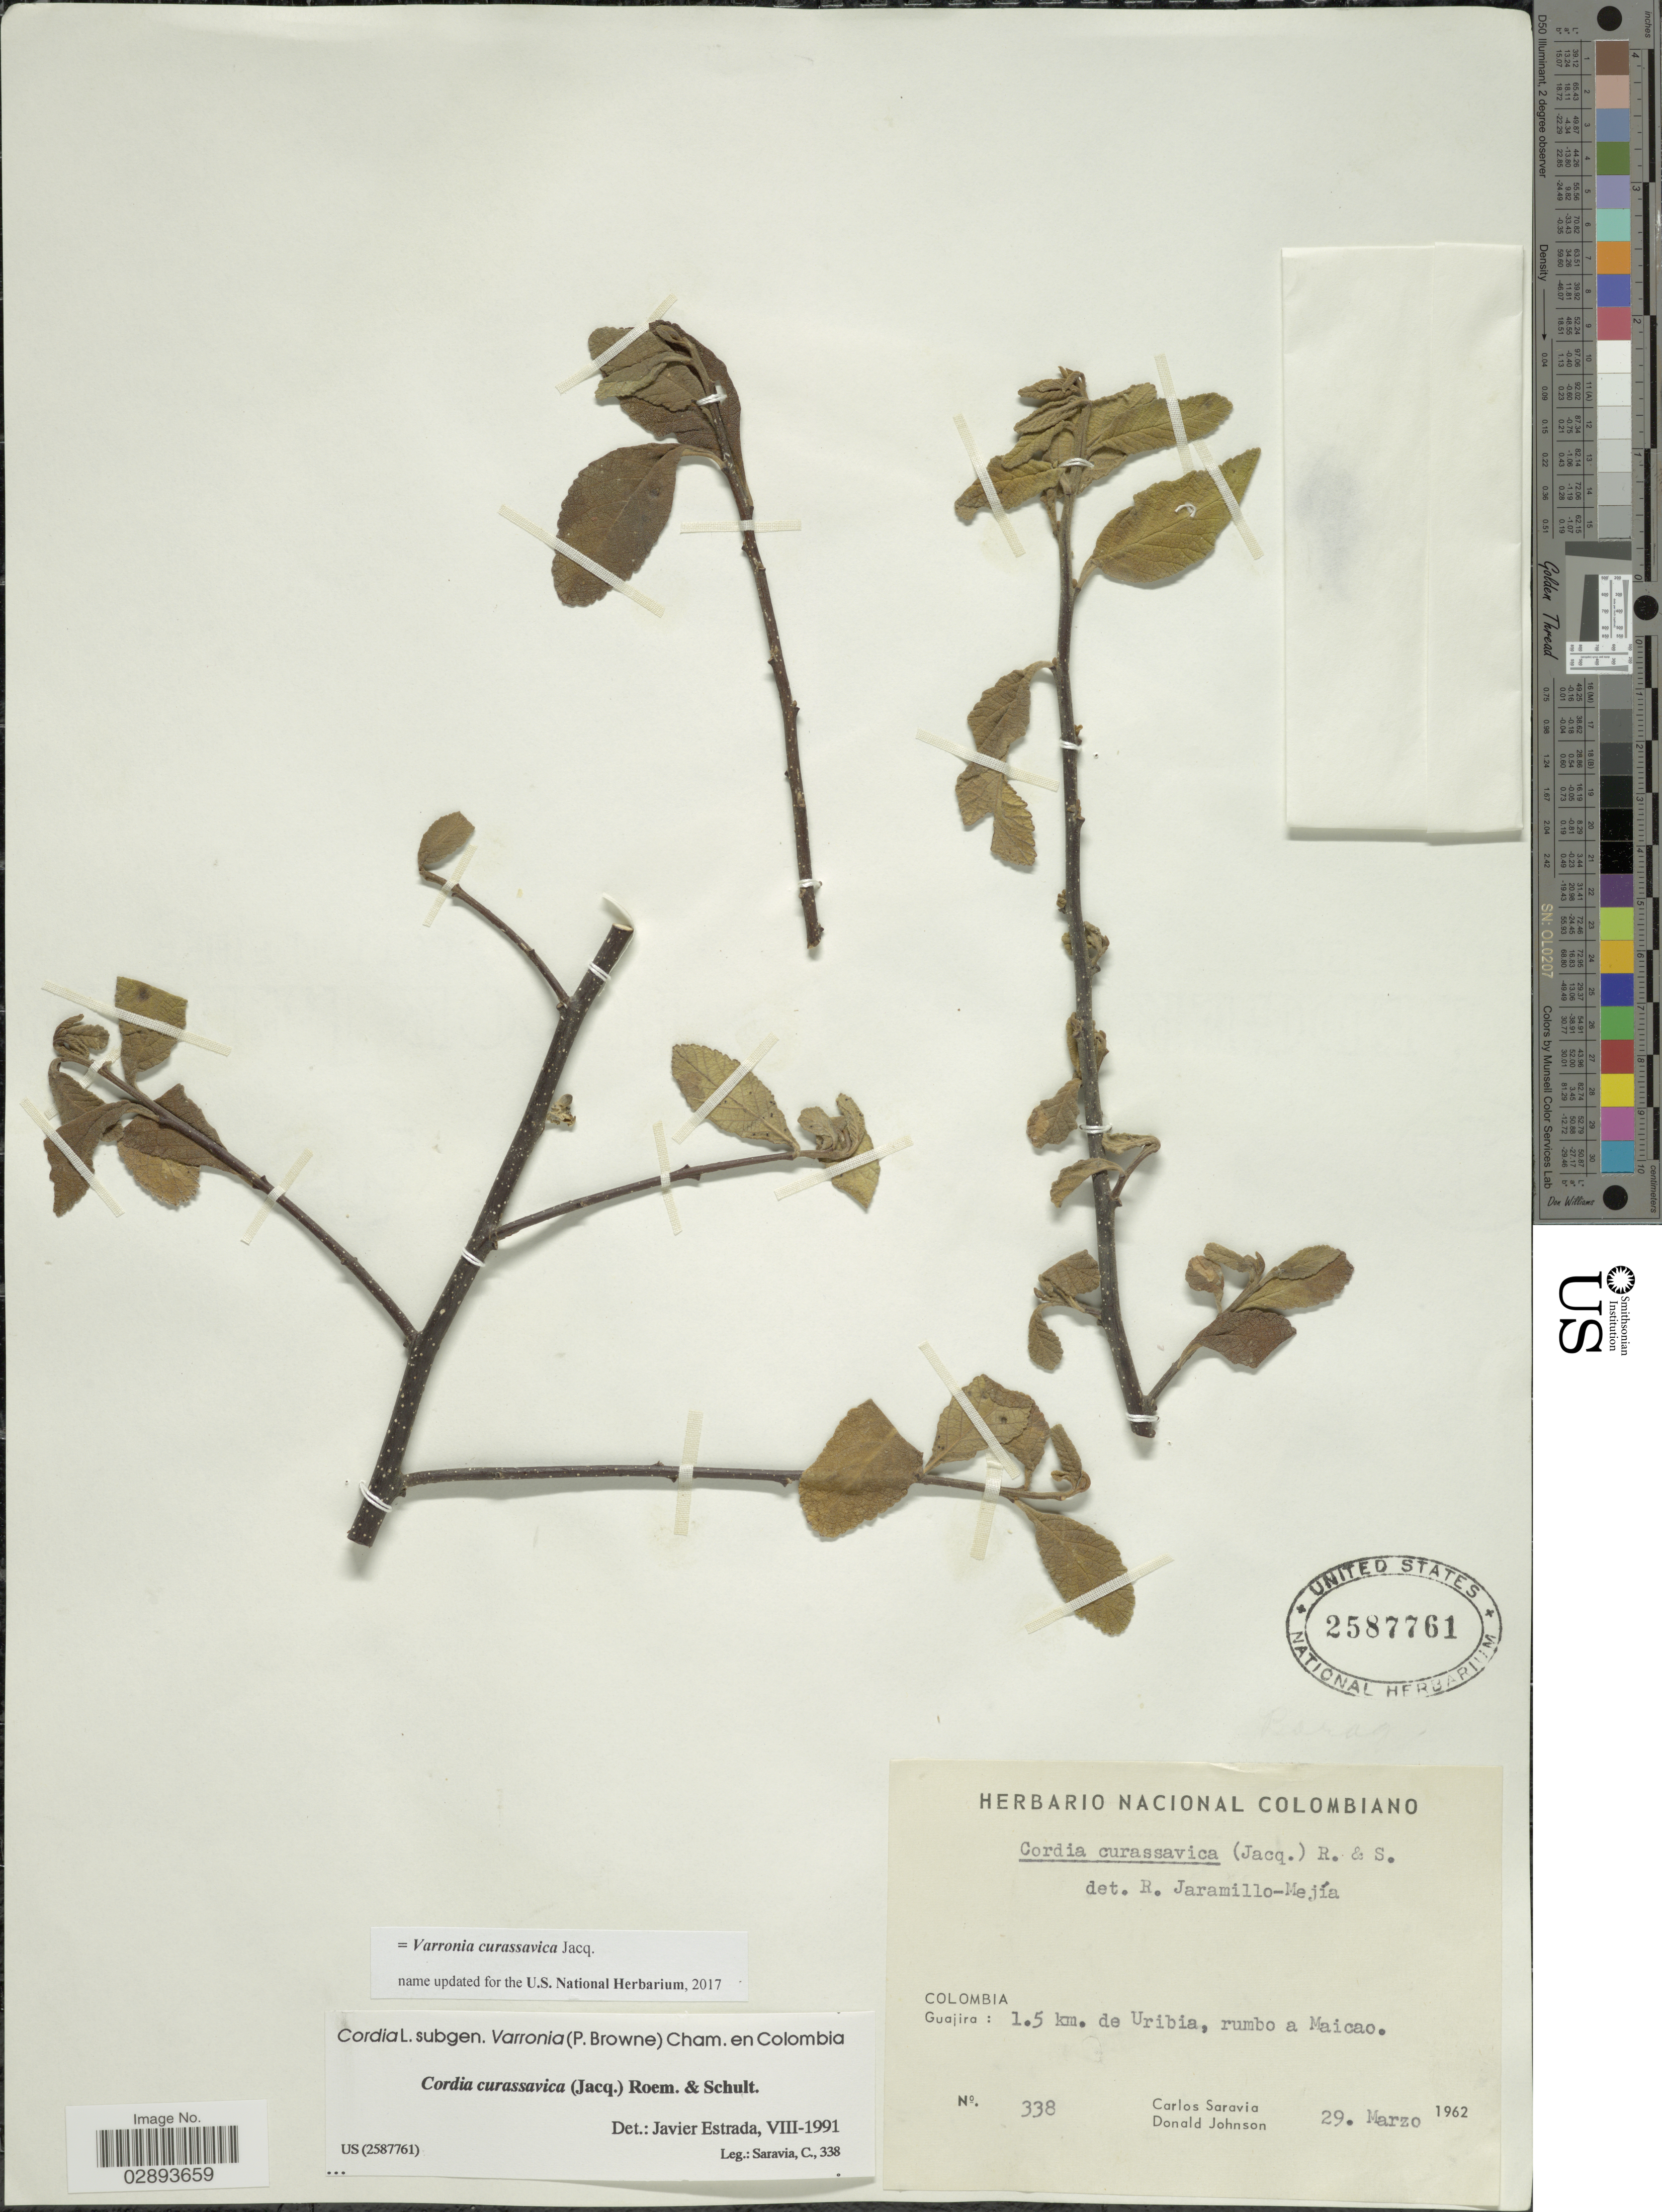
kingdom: Plantae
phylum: Tracheophyta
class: Magnoliopsida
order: Boraginales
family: Cordiaceae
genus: Varronia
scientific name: Varronia curassavica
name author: Jacq.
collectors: C. Saravia & D. Johnson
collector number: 338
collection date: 1962-03-29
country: Colombia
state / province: La Guajira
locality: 1.5 km. de Uribia, rumbo a Maicao.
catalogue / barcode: US 2587761